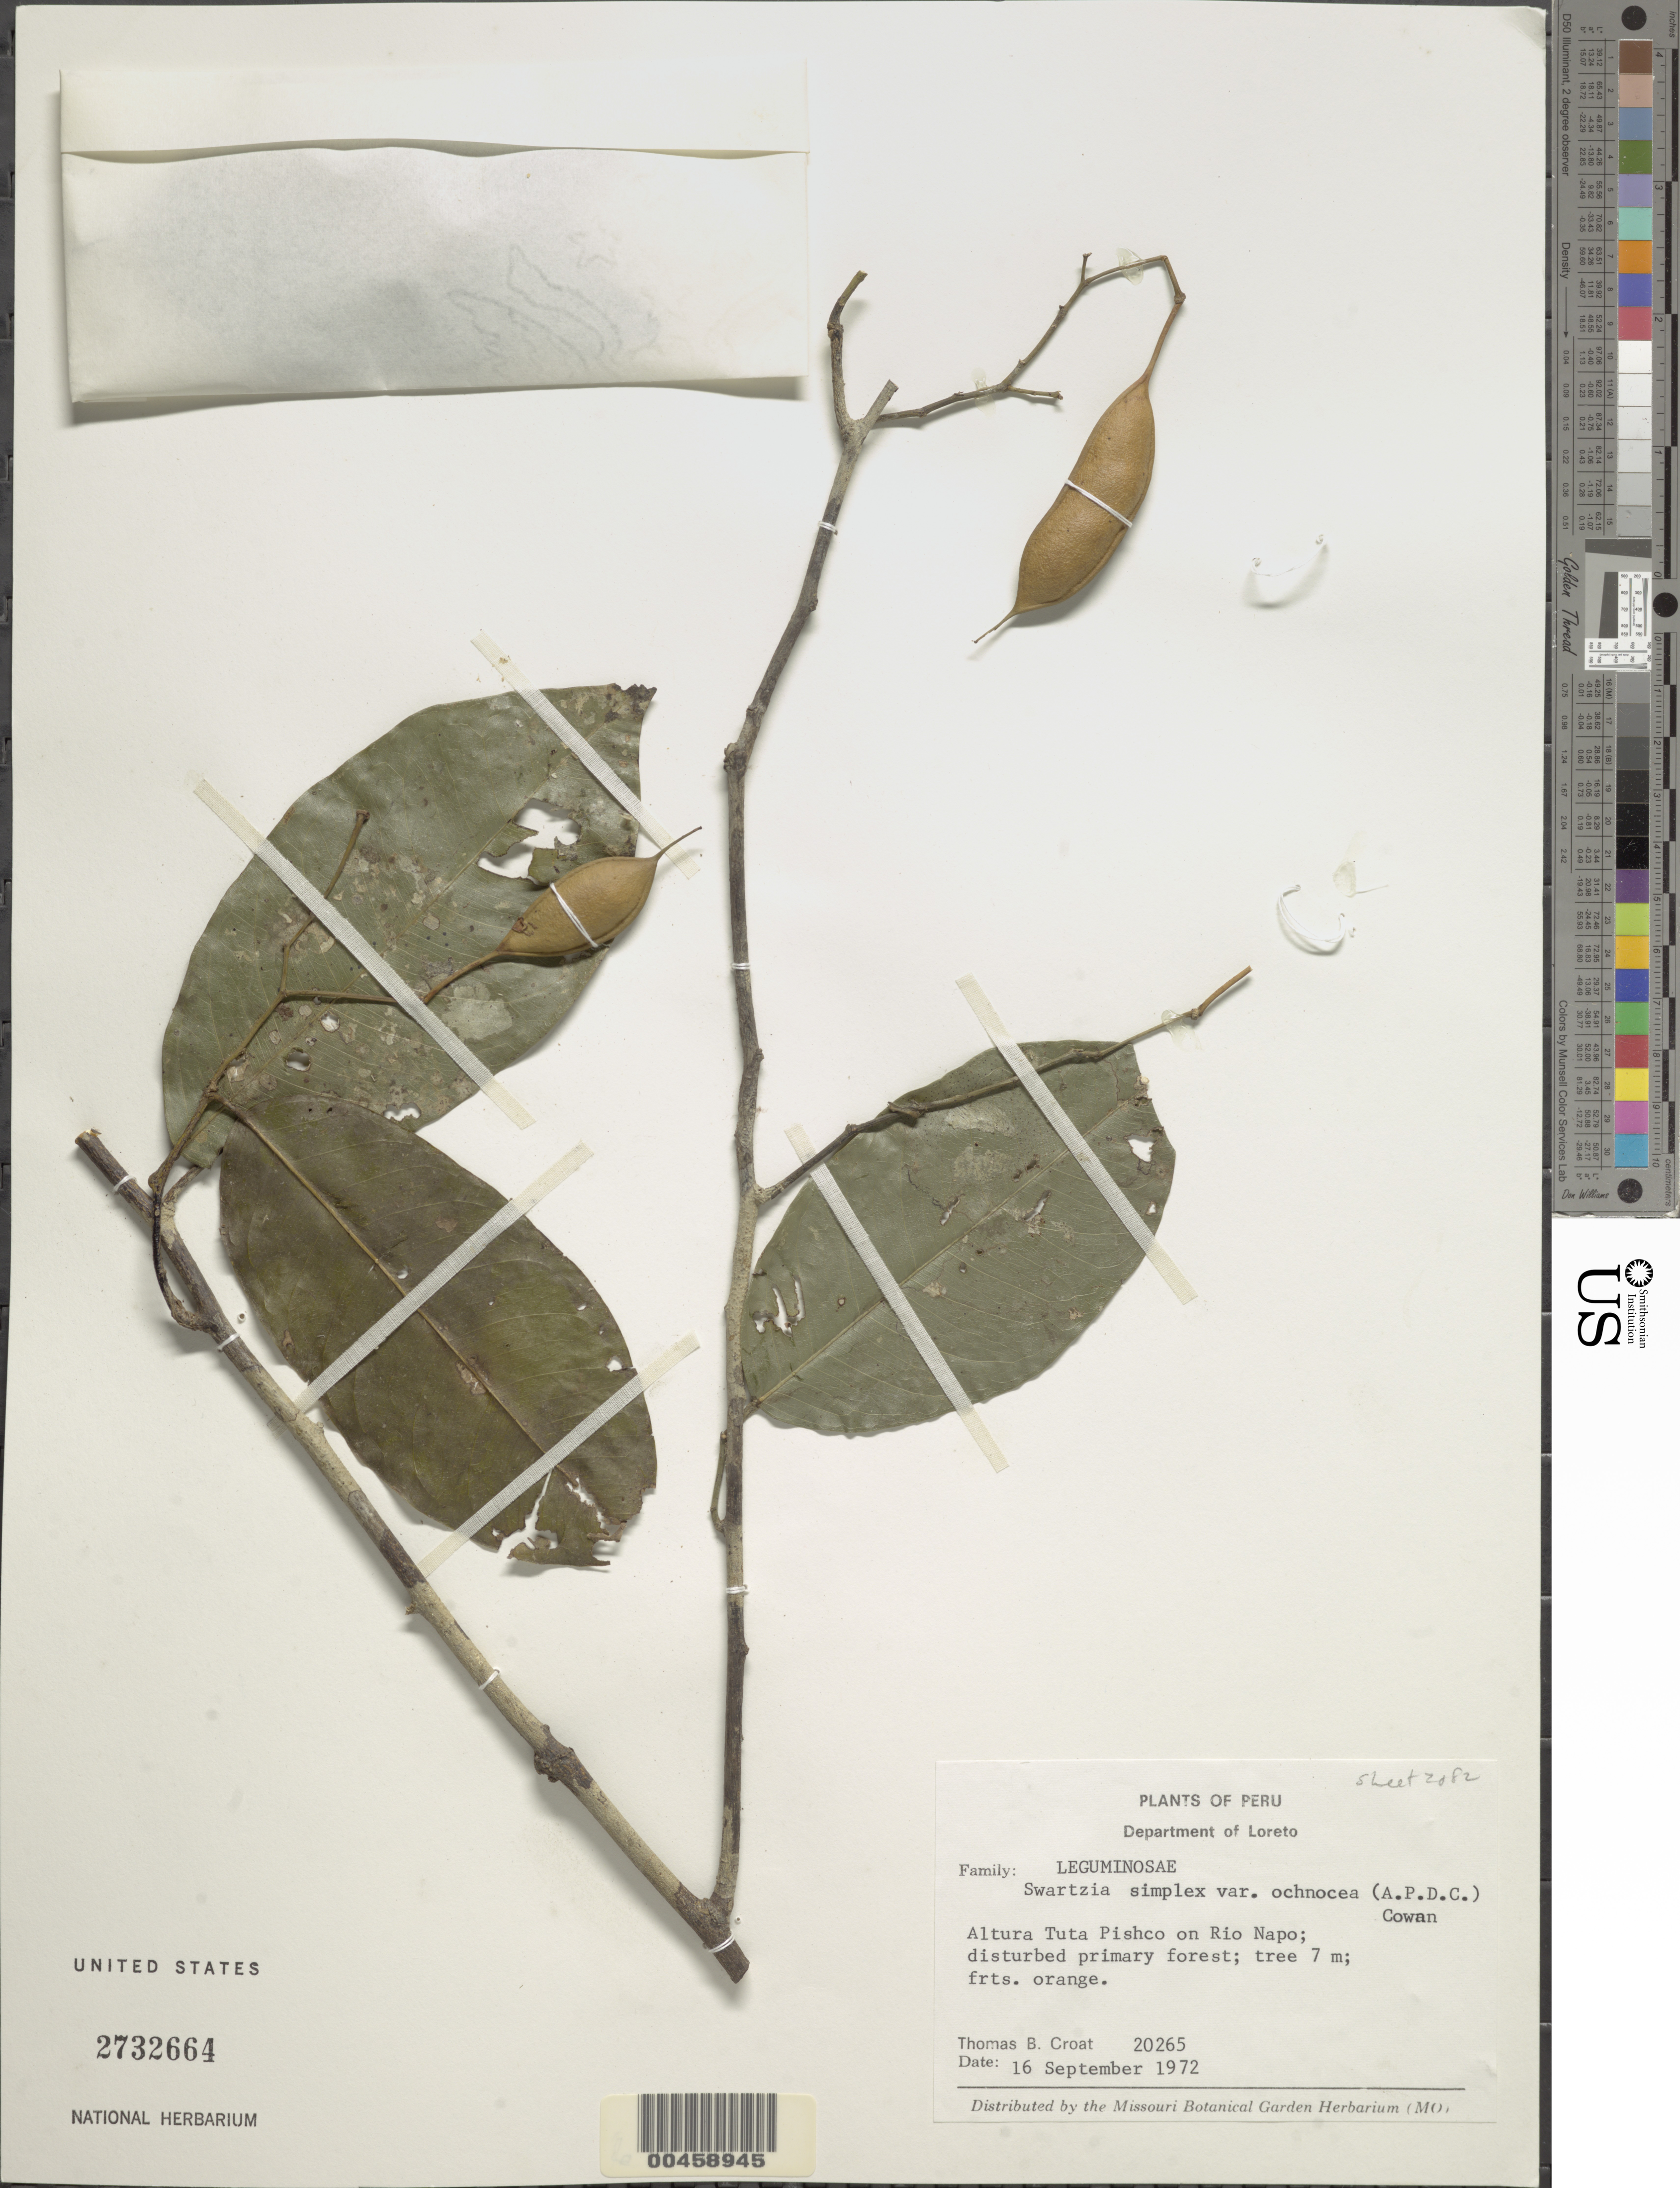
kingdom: Plantae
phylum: Tracheophyta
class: Magnoliopsida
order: Fabales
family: Fabaceae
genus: Swartzia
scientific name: Swartzia simplex var. ochnacea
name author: (DC.) R.S. Cowan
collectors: T. B. Croat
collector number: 20265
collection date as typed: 16 Sep 1972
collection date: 1972-09-16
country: Peru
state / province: Loreto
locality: Altura tuta pishco on rio napo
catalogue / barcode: US 2732664